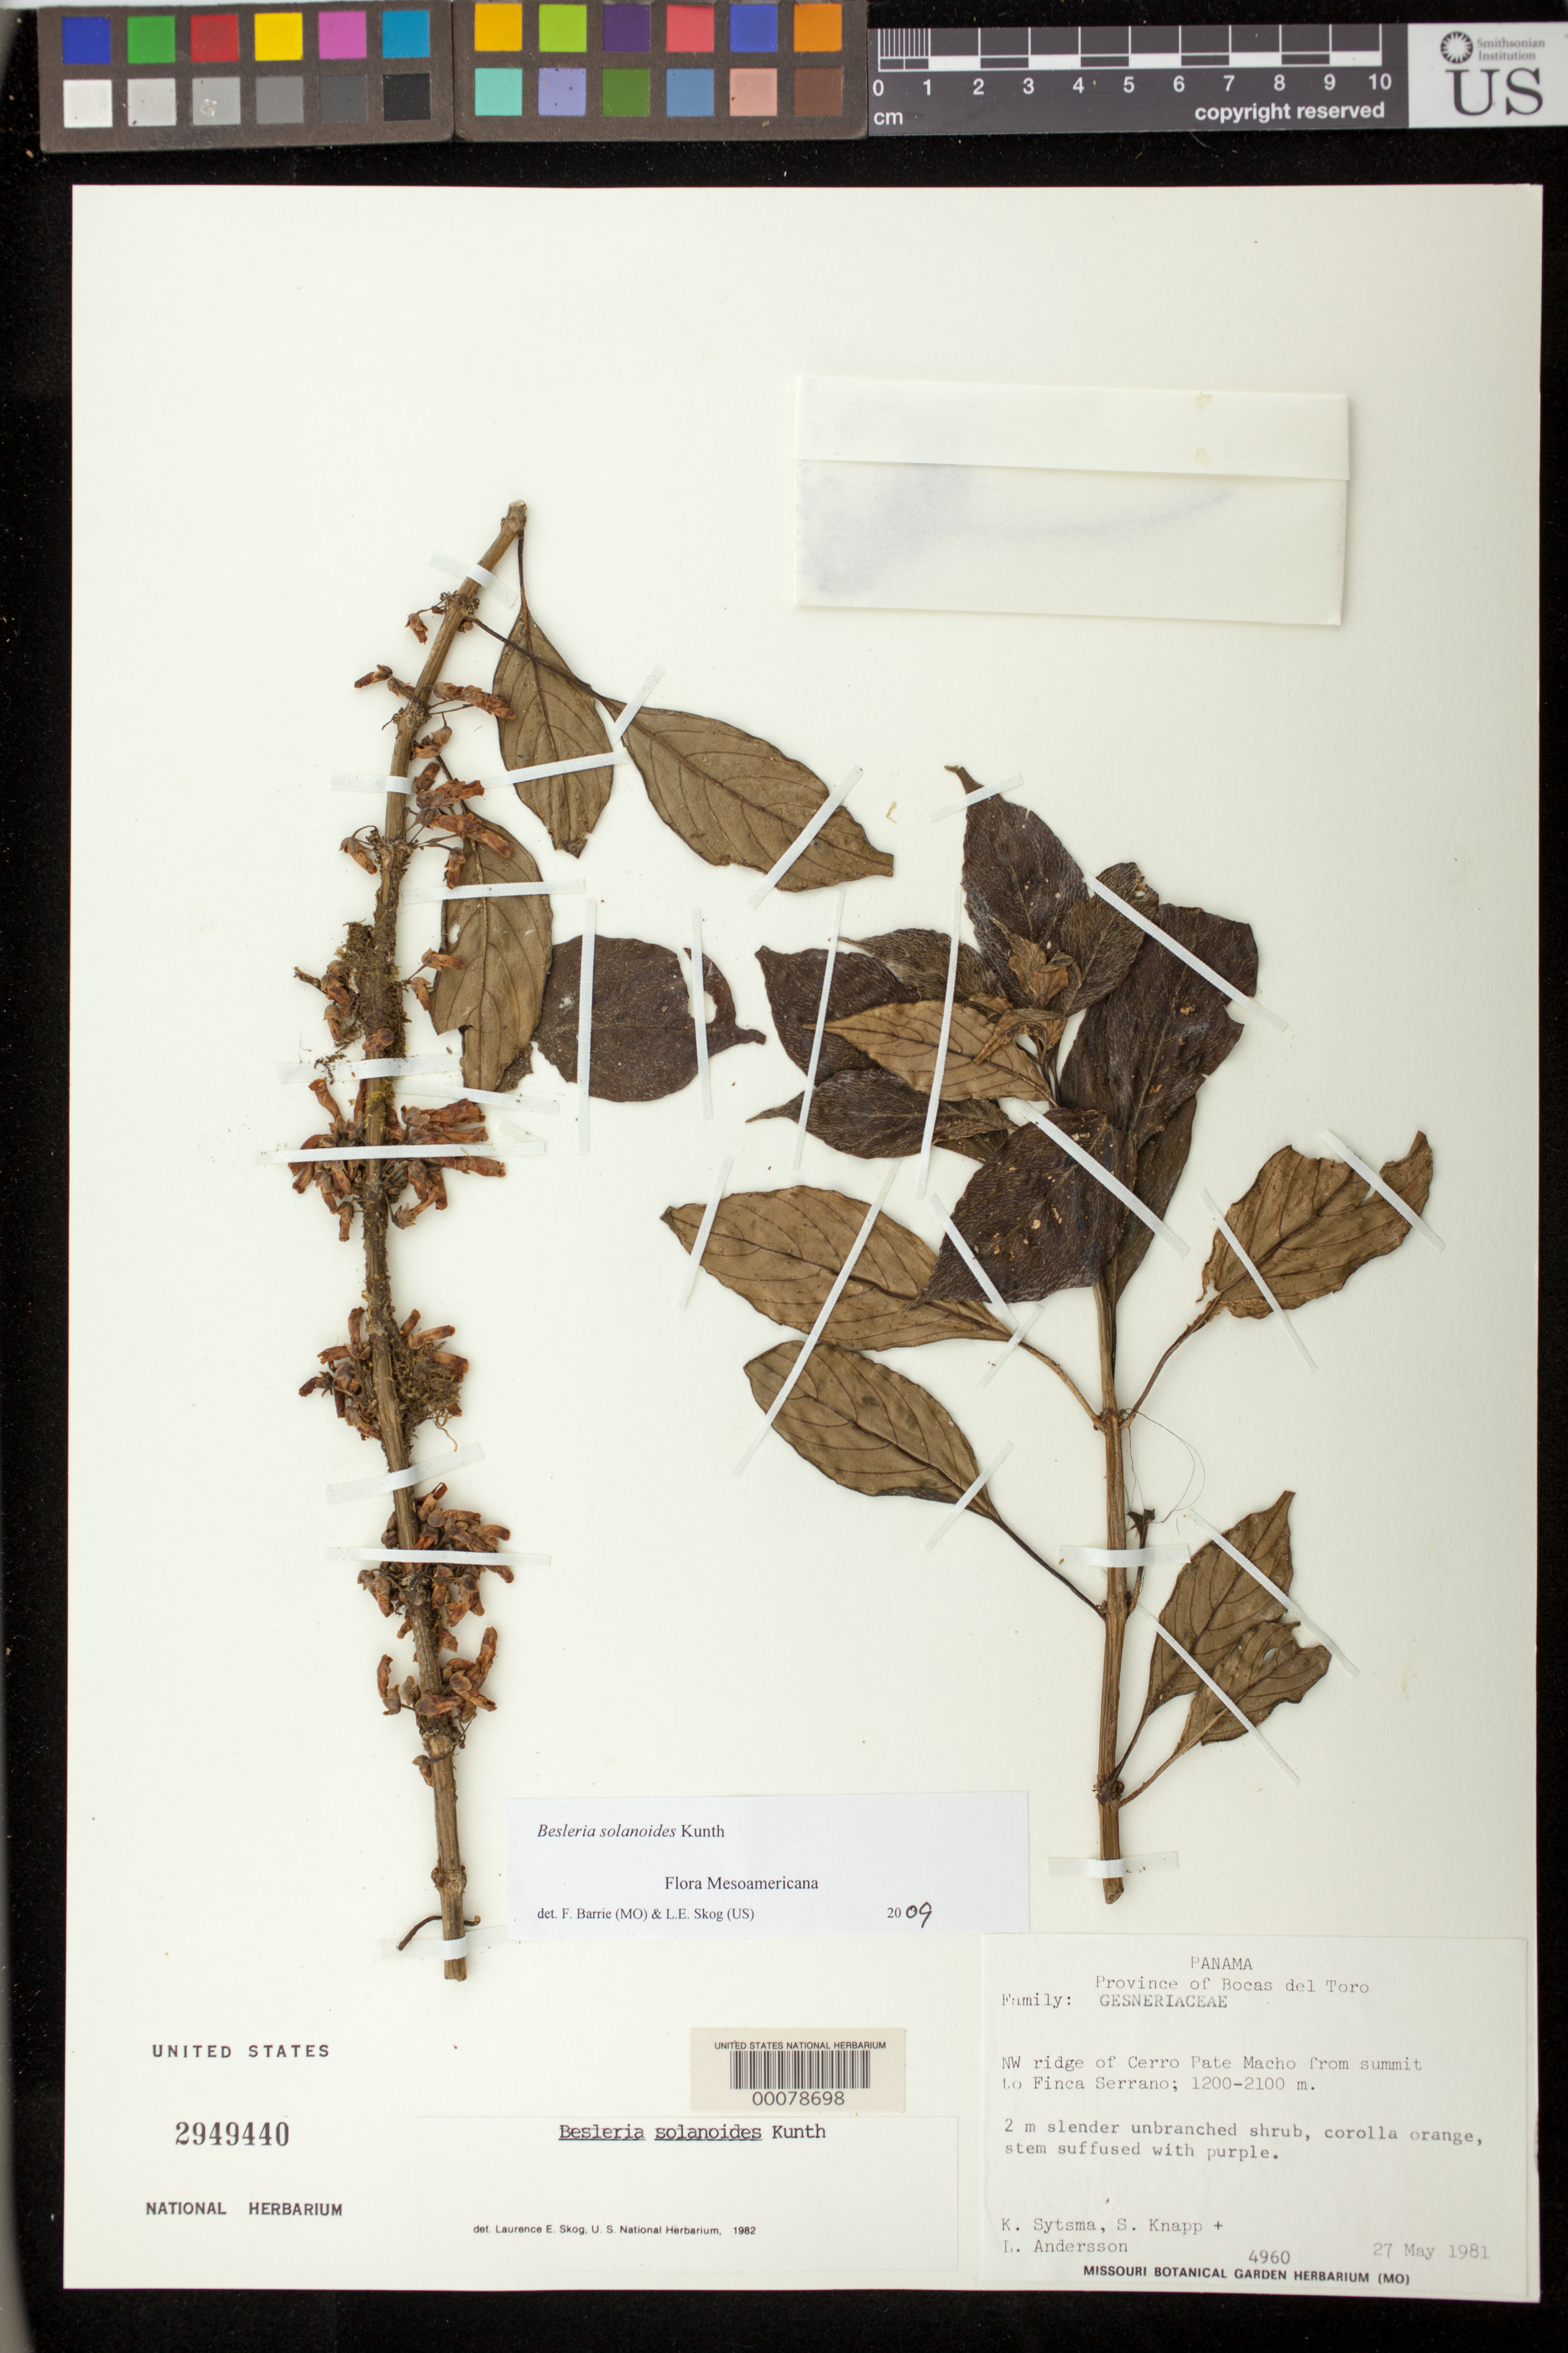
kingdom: Plantae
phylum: Tracheophyta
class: Magnoliopsida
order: Lamiales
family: Gesneriaceae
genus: Besleria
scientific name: Besleria solanoides var. solanoides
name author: Kunth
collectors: K. J. Sytsma, S. Knapp & L. Andersson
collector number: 4960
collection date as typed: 25 May 1981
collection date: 1981-05-25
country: Panama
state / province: Bocas del Toro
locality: NW ridge of Cerro Pate Macho from summit to Finca Serrano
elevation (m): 1200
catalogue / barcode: US 2949440